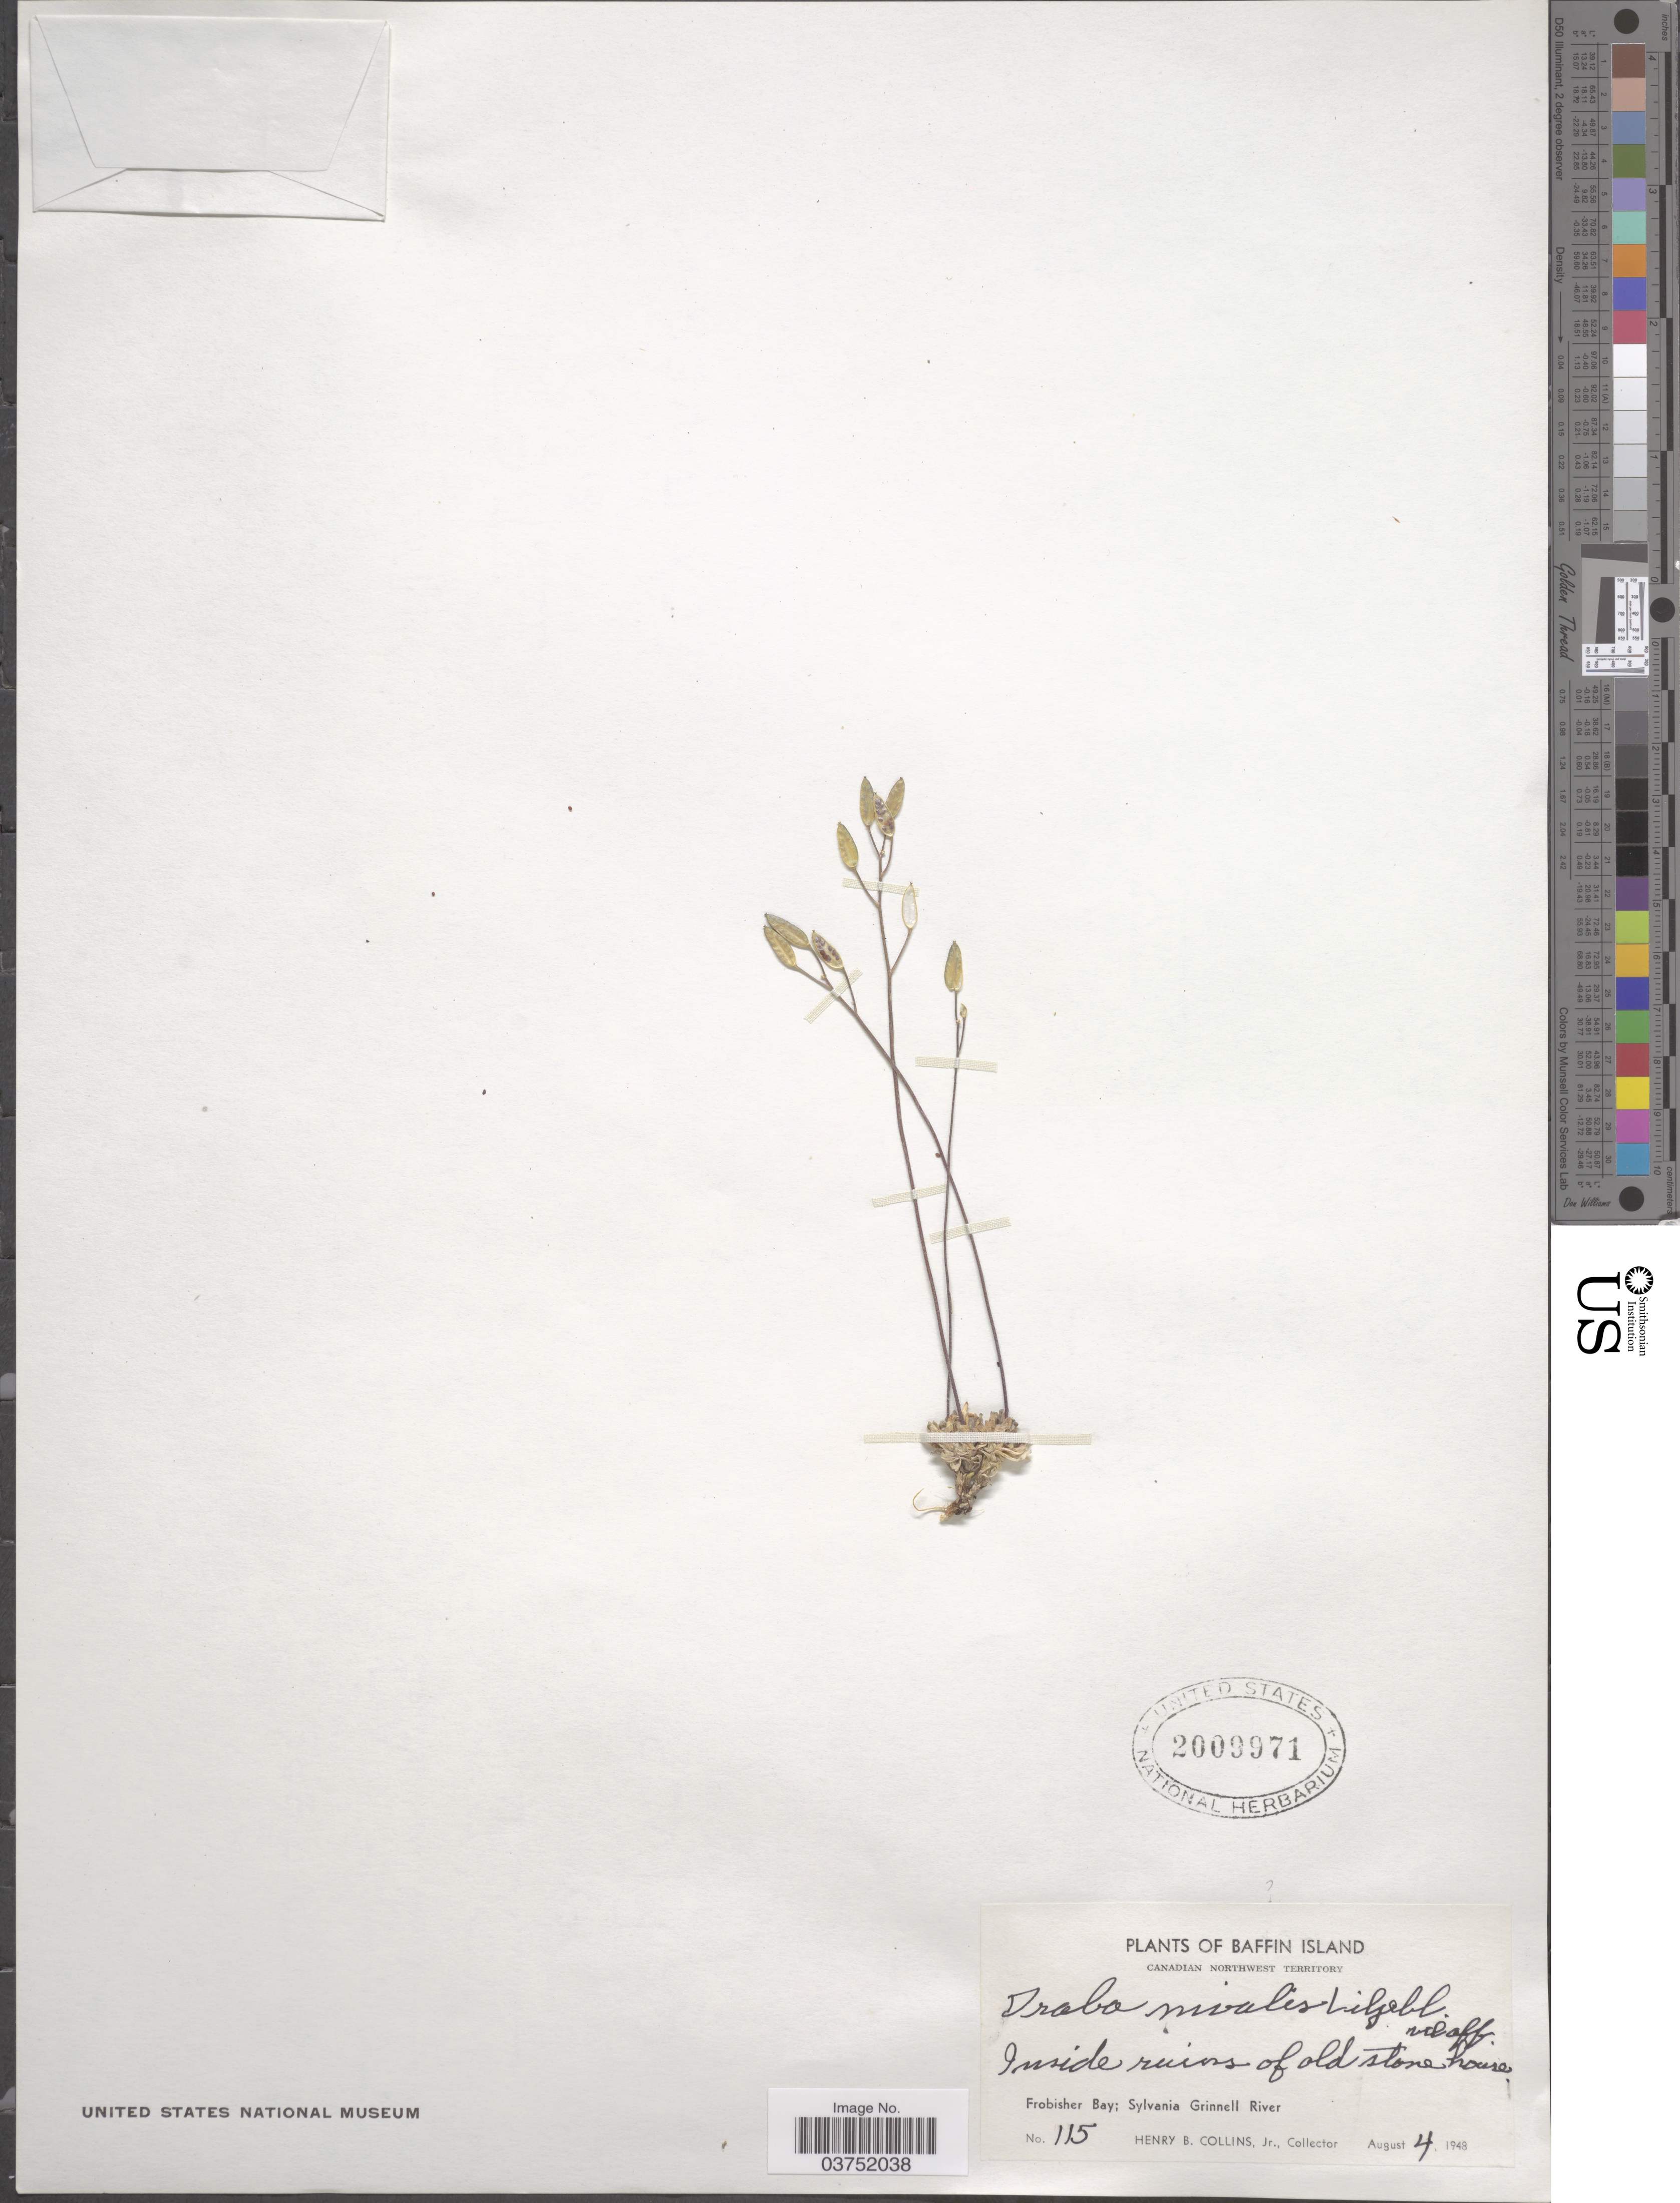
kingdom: Plantae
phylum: Tracheophyta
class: Magnoliopsida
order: Brassicales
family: Brassicaceae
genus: Draba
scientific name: Draba nivalis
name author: Lilj.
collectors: H. Collins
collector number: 115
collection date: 1948-08-04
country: Canada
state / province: Northwest Territories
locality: Baffin Island. Inside ruins of old stone house. Frobisher Bay; Sylvania Grinnell River.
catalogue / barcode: US 2009971